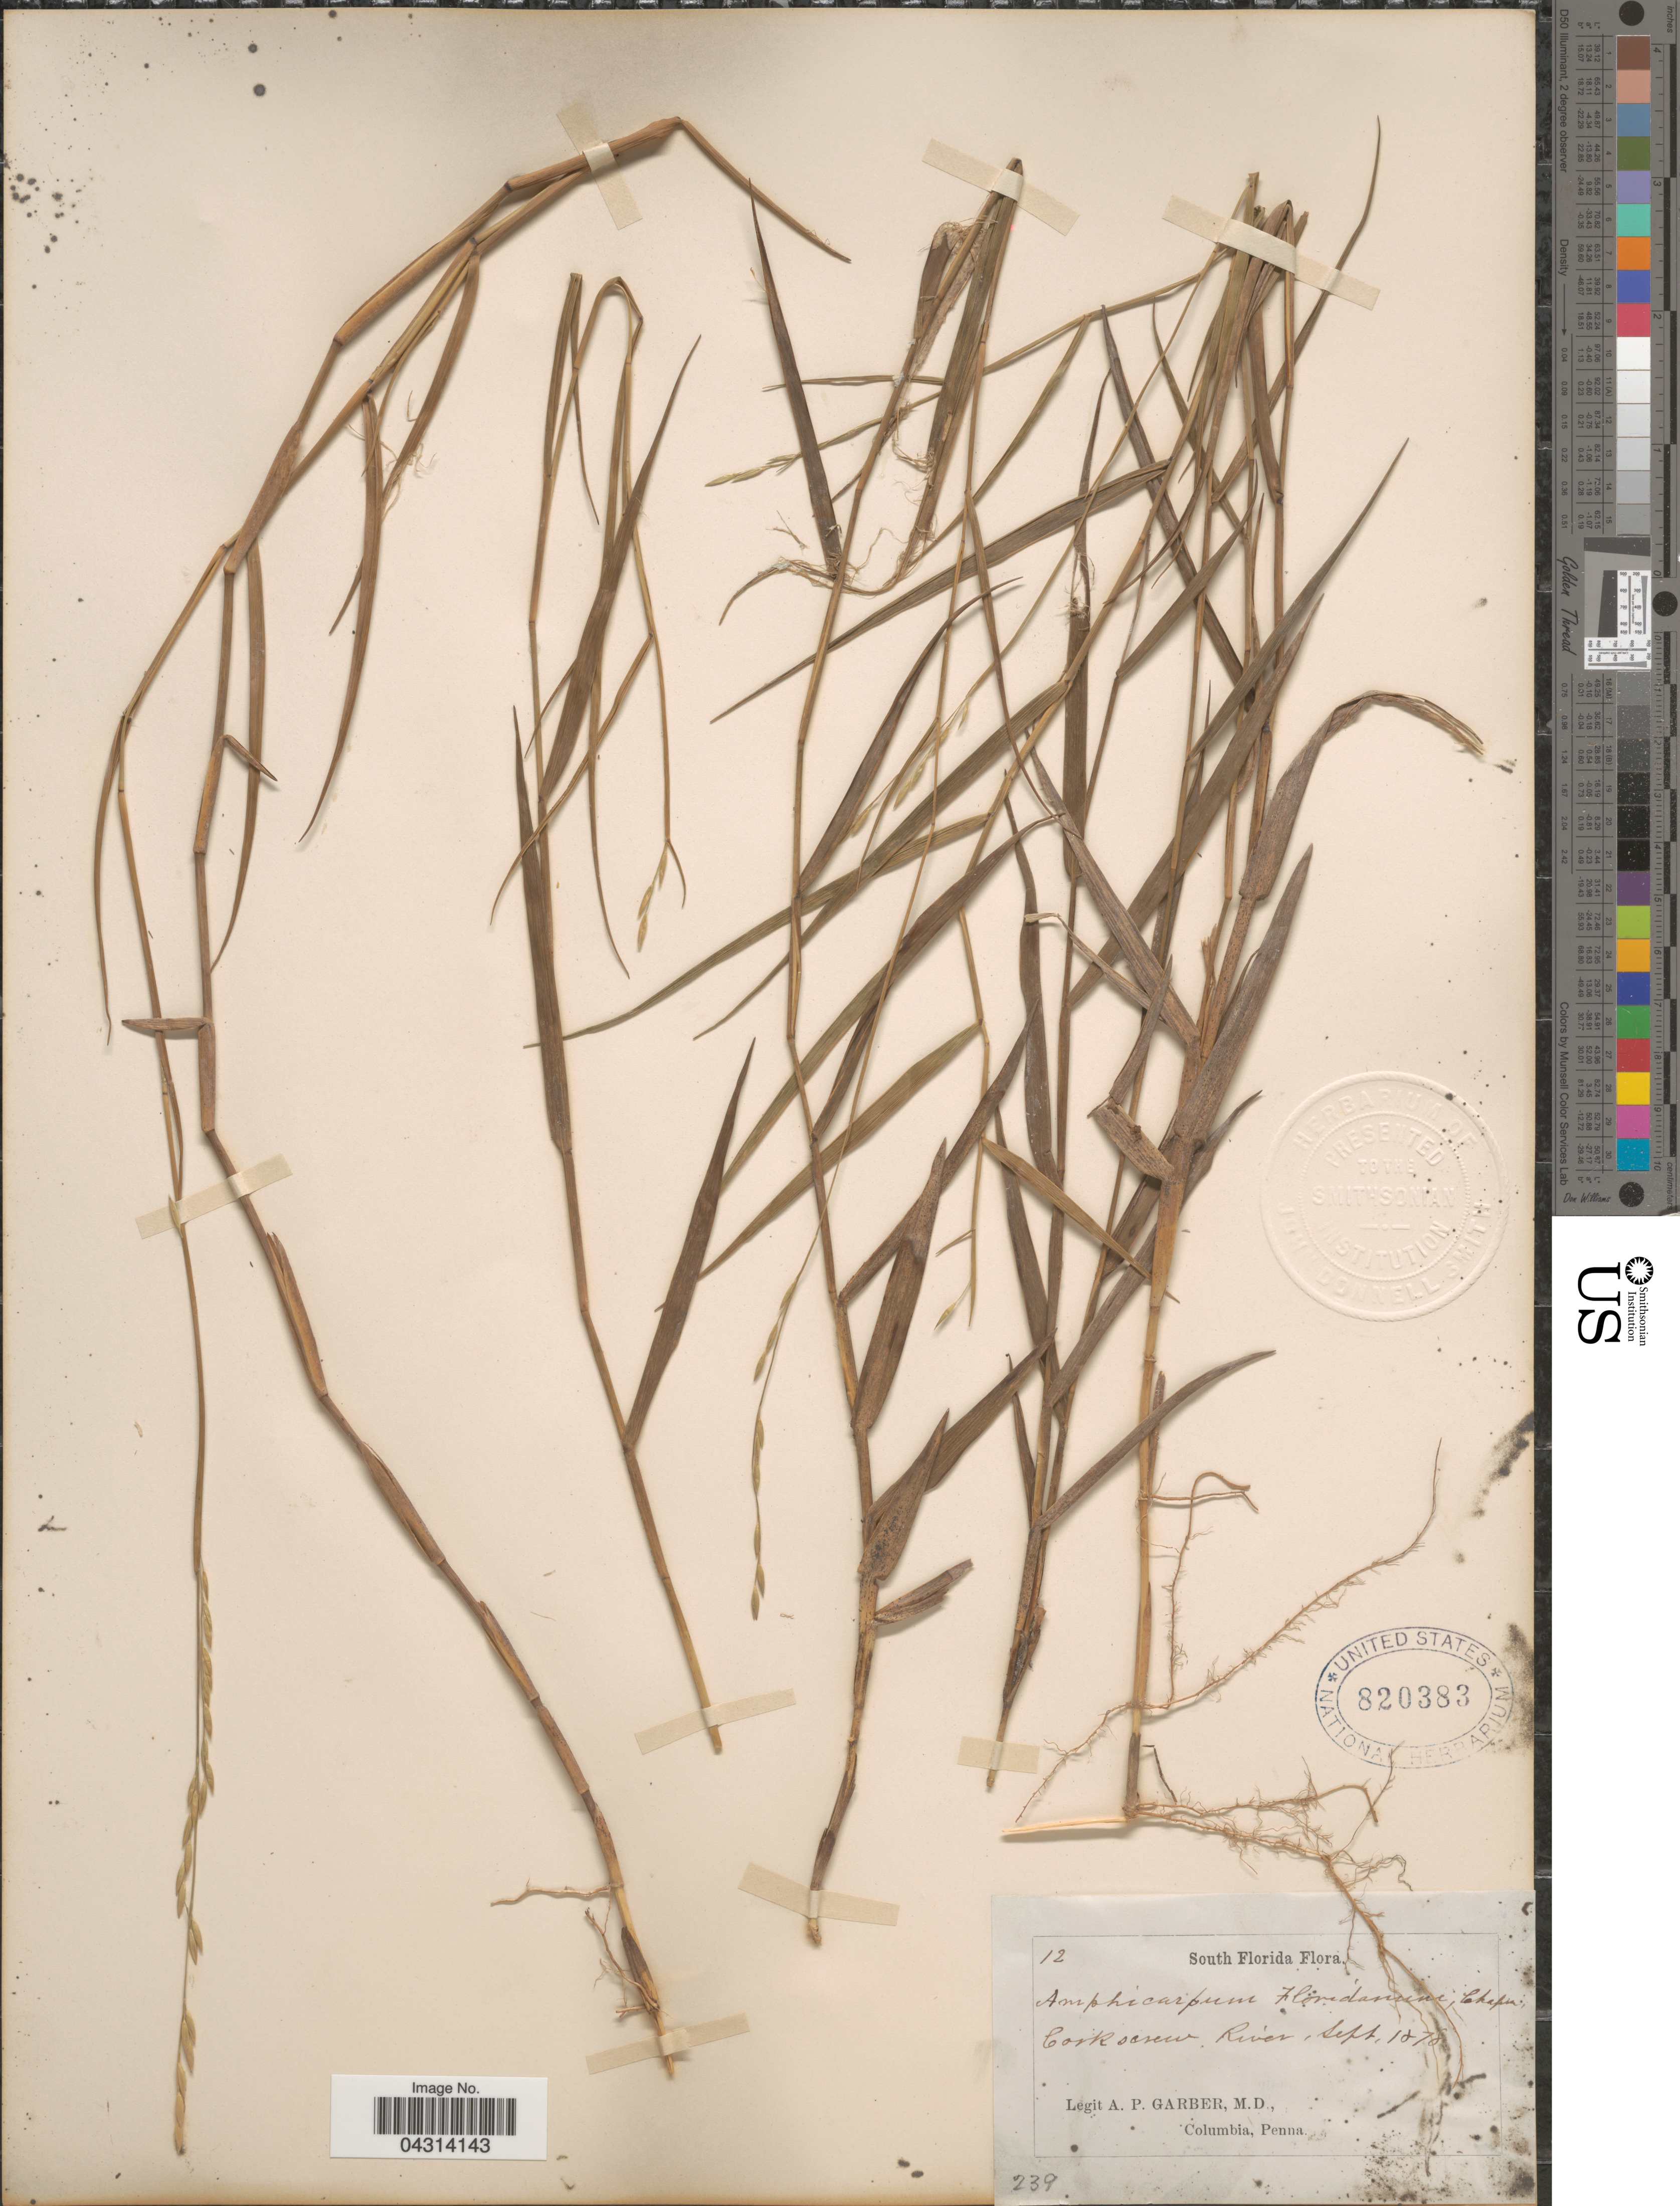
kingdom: Plantae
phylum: Tracheophyta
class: Liliopsida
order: Poales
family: Poaceae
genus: Amphicarpum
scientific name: Amphicarpum muhlenbergianum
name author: (Schult.) Hitchc.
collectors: A. P. Garber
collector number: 12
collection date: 1878-09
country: United States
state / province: Florida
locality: South Florida. Corkscrew River.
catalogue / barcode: US 820383